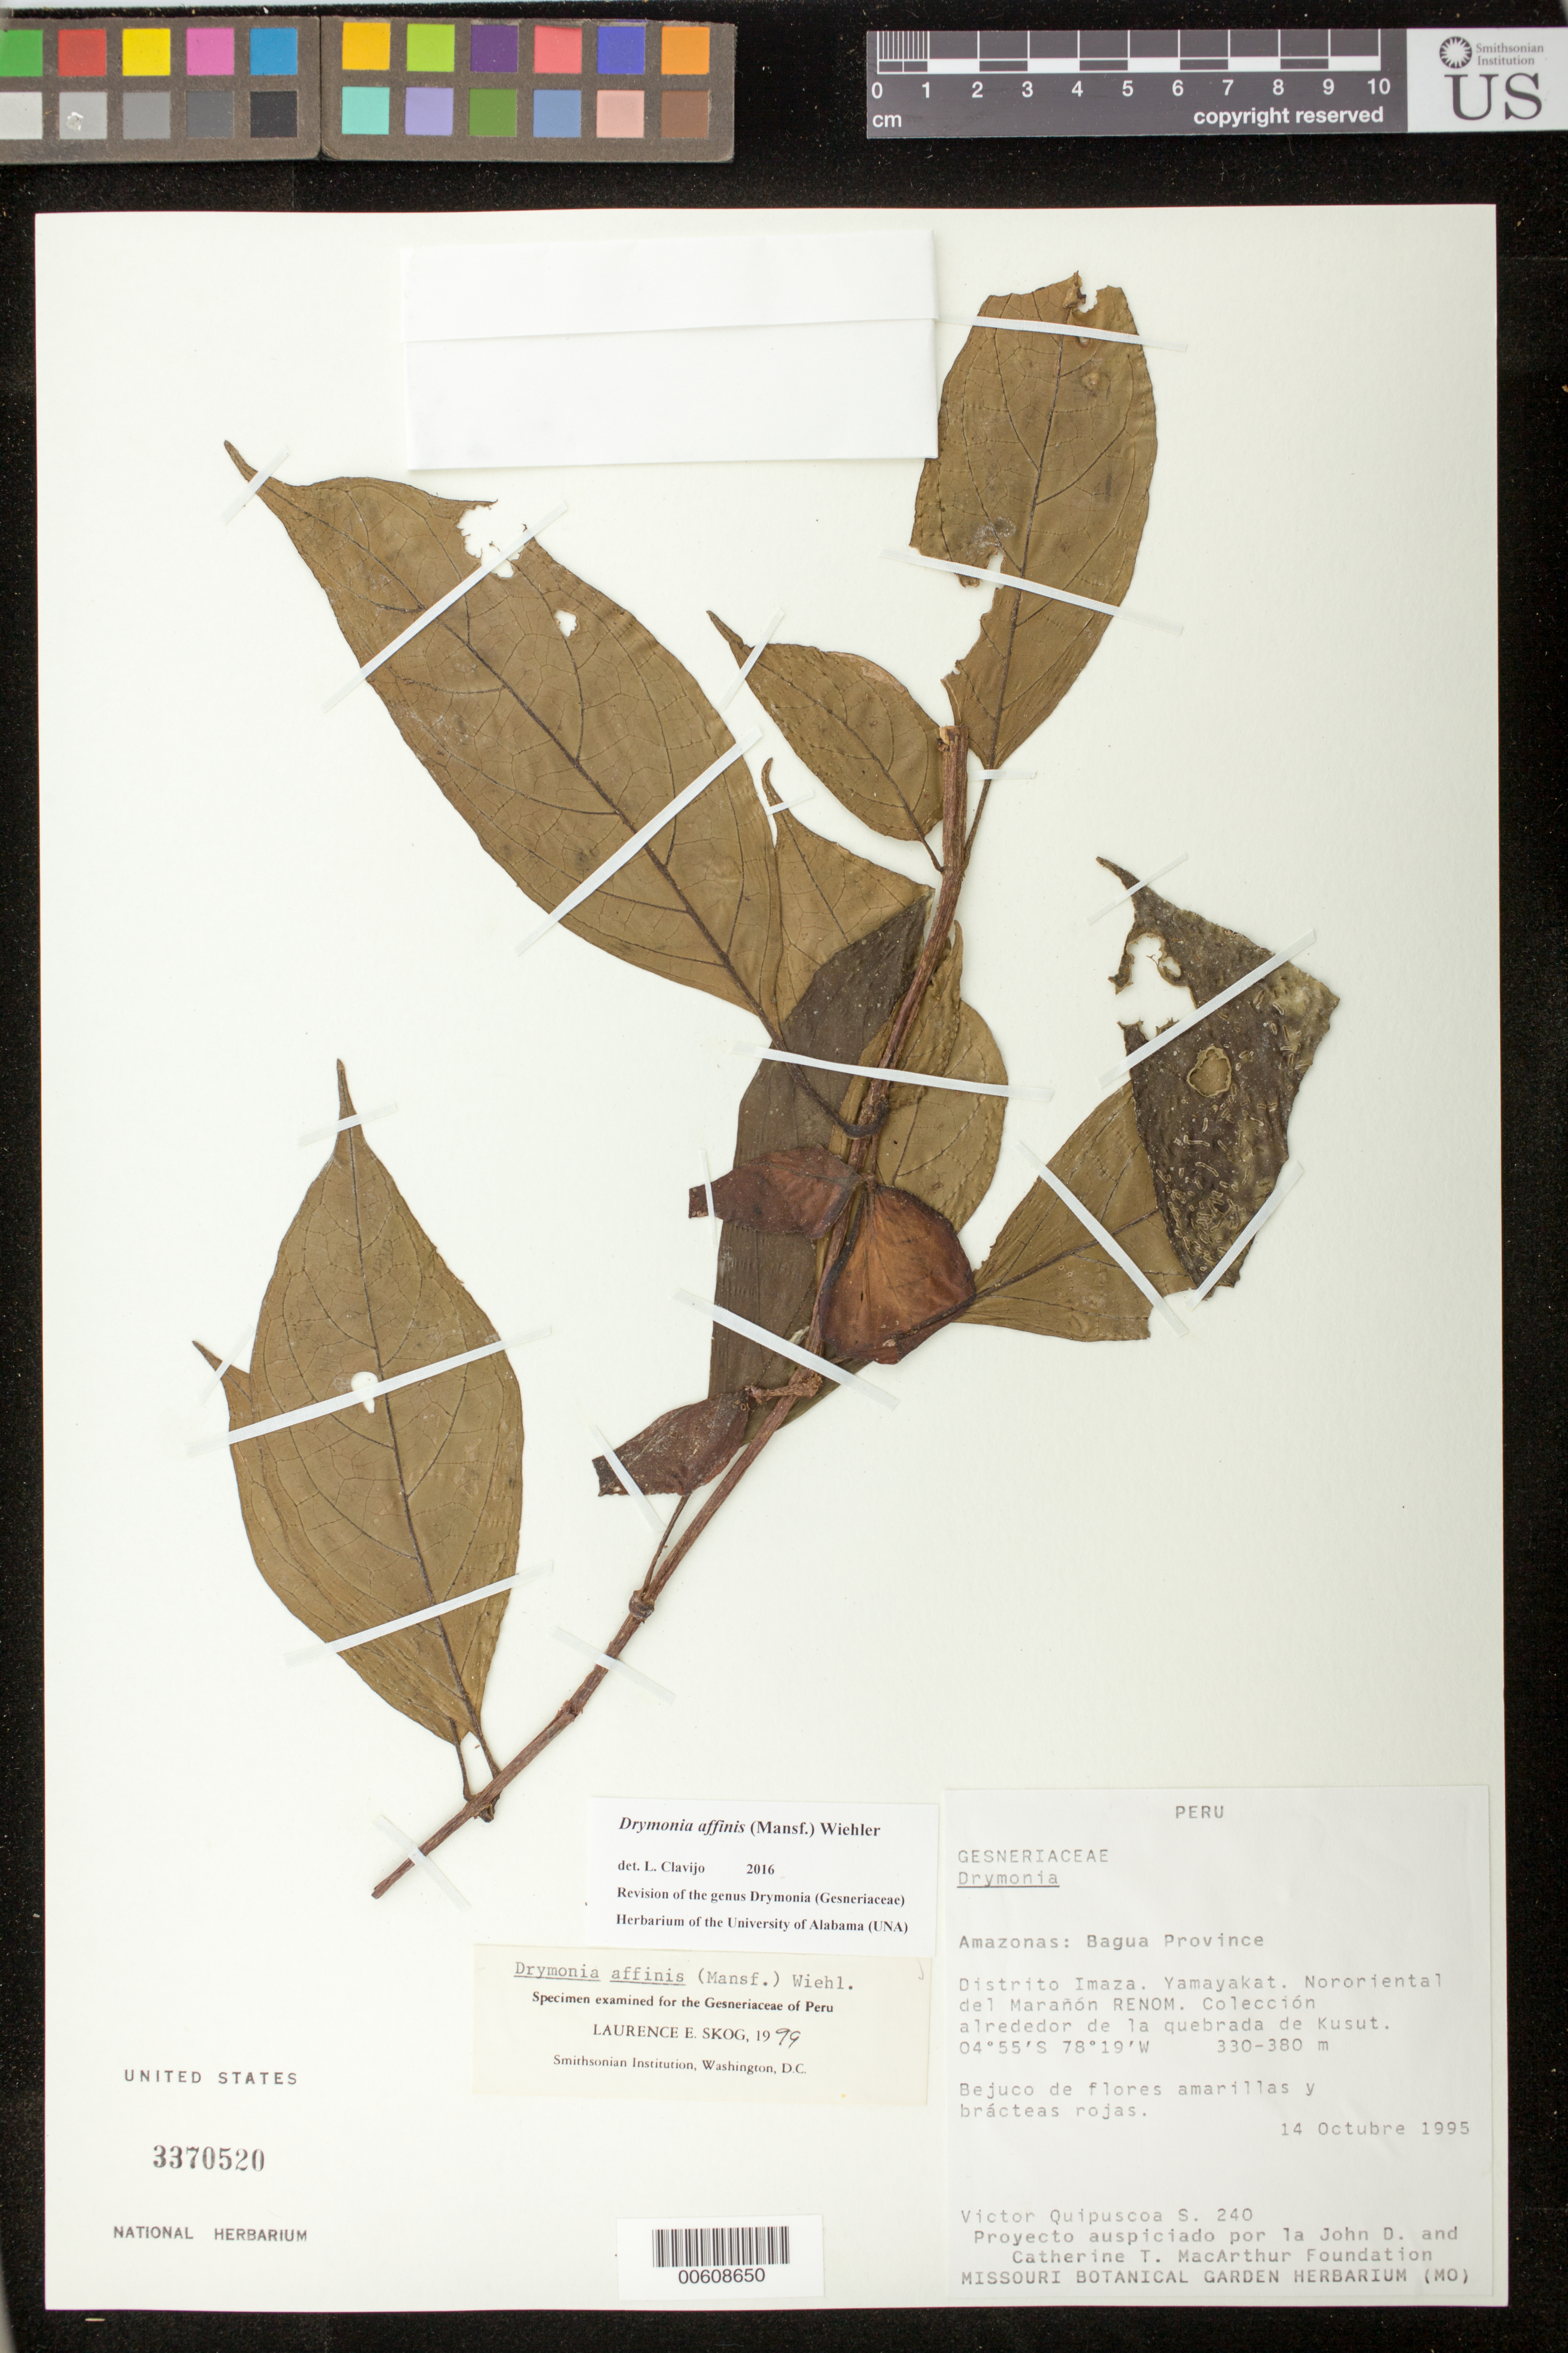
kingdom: Plantae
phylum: Tracheophyta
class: Magnoliopsida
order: Lamiales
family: Gesneriaceae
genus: Drymonia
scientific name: Drymonia affinis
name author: (Mansf.) Wiehler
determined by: Skog, Laurence E.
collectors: V. Quipuscoa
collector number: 240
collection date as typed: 14 Oct 1995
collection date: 1995-10-14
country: Peru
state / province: Amazonas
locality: Prov. Bagua, dtto. Imaza: Yamayakat, nororiental del Marañón RENOM; colección alrededor de la quebrada de Kusut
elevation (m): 330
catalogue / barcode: US 3370520